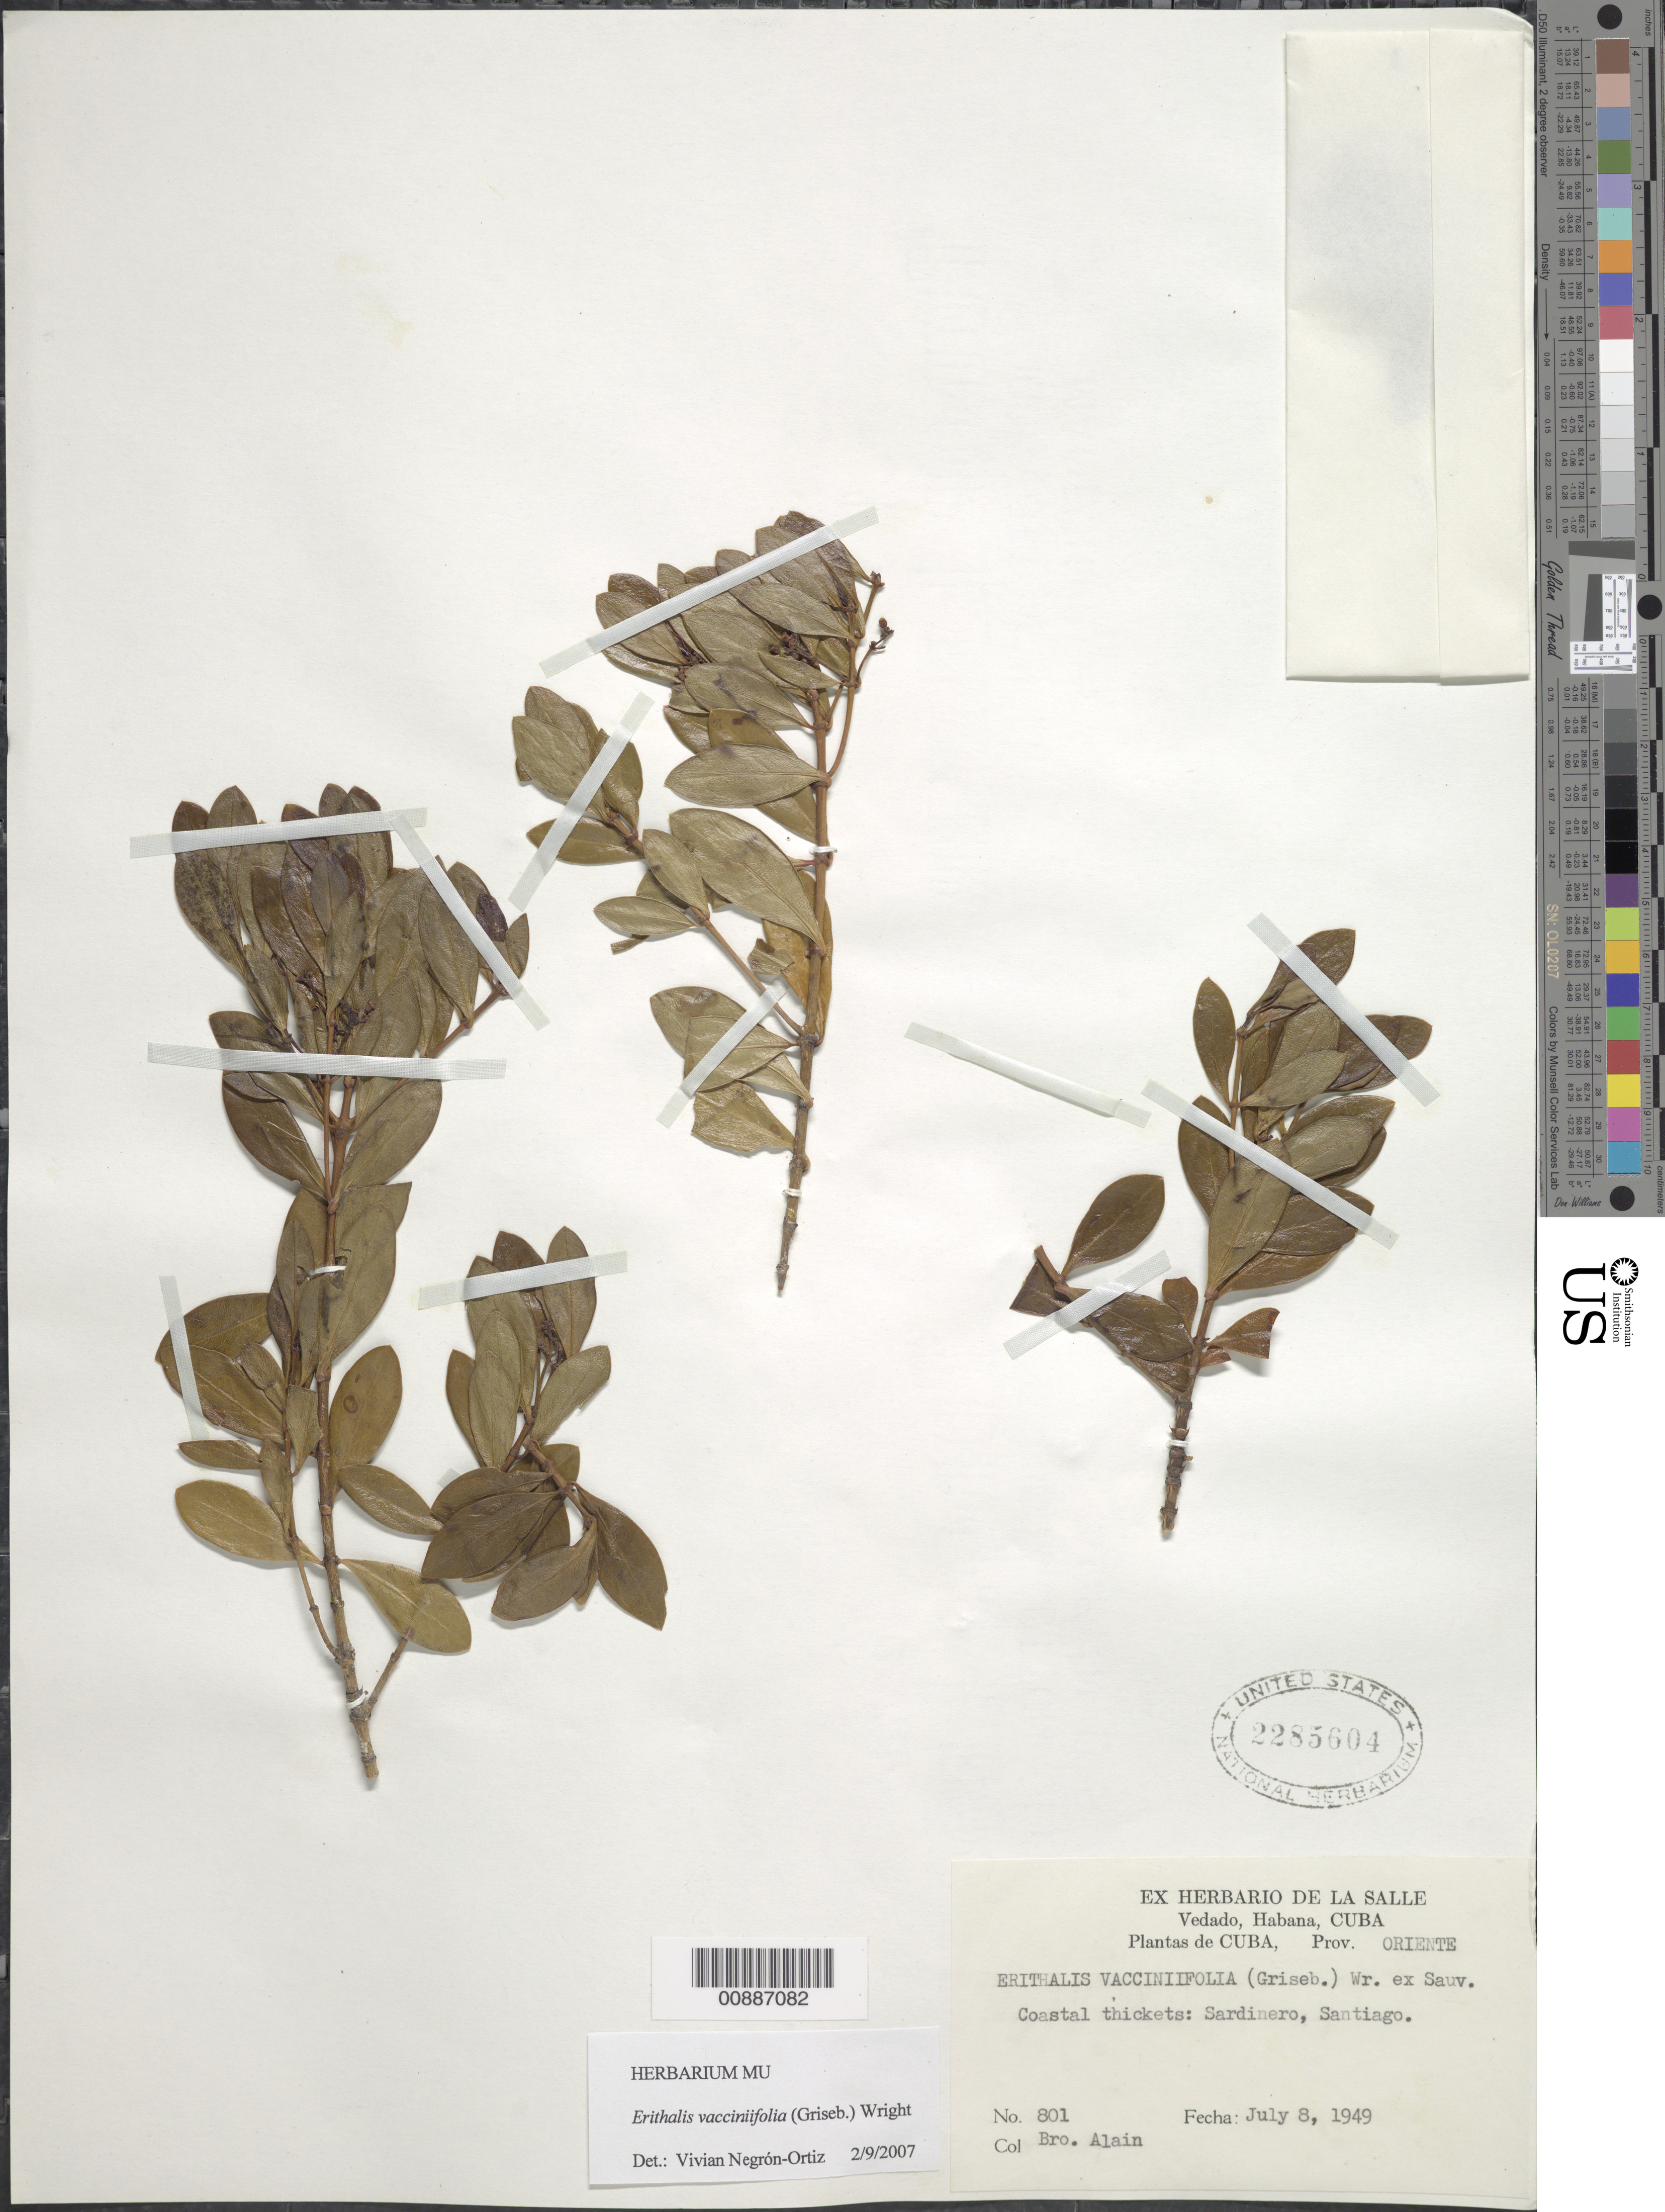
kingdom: Plantae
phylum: Tracheophyta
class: Magnoliopsida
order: Gentianales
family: Rubiaceae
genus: Erithalis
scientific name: Erithalis vacciniifolia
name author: (Griseb.) C. Wright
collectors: A. H. Liogier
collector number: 801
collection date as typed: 08 Jul 1949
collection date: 1949-07-08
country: Cuba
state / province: Oriente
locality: Sardinero, Santiago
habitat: Coastal thickets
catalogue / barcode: US 2285604